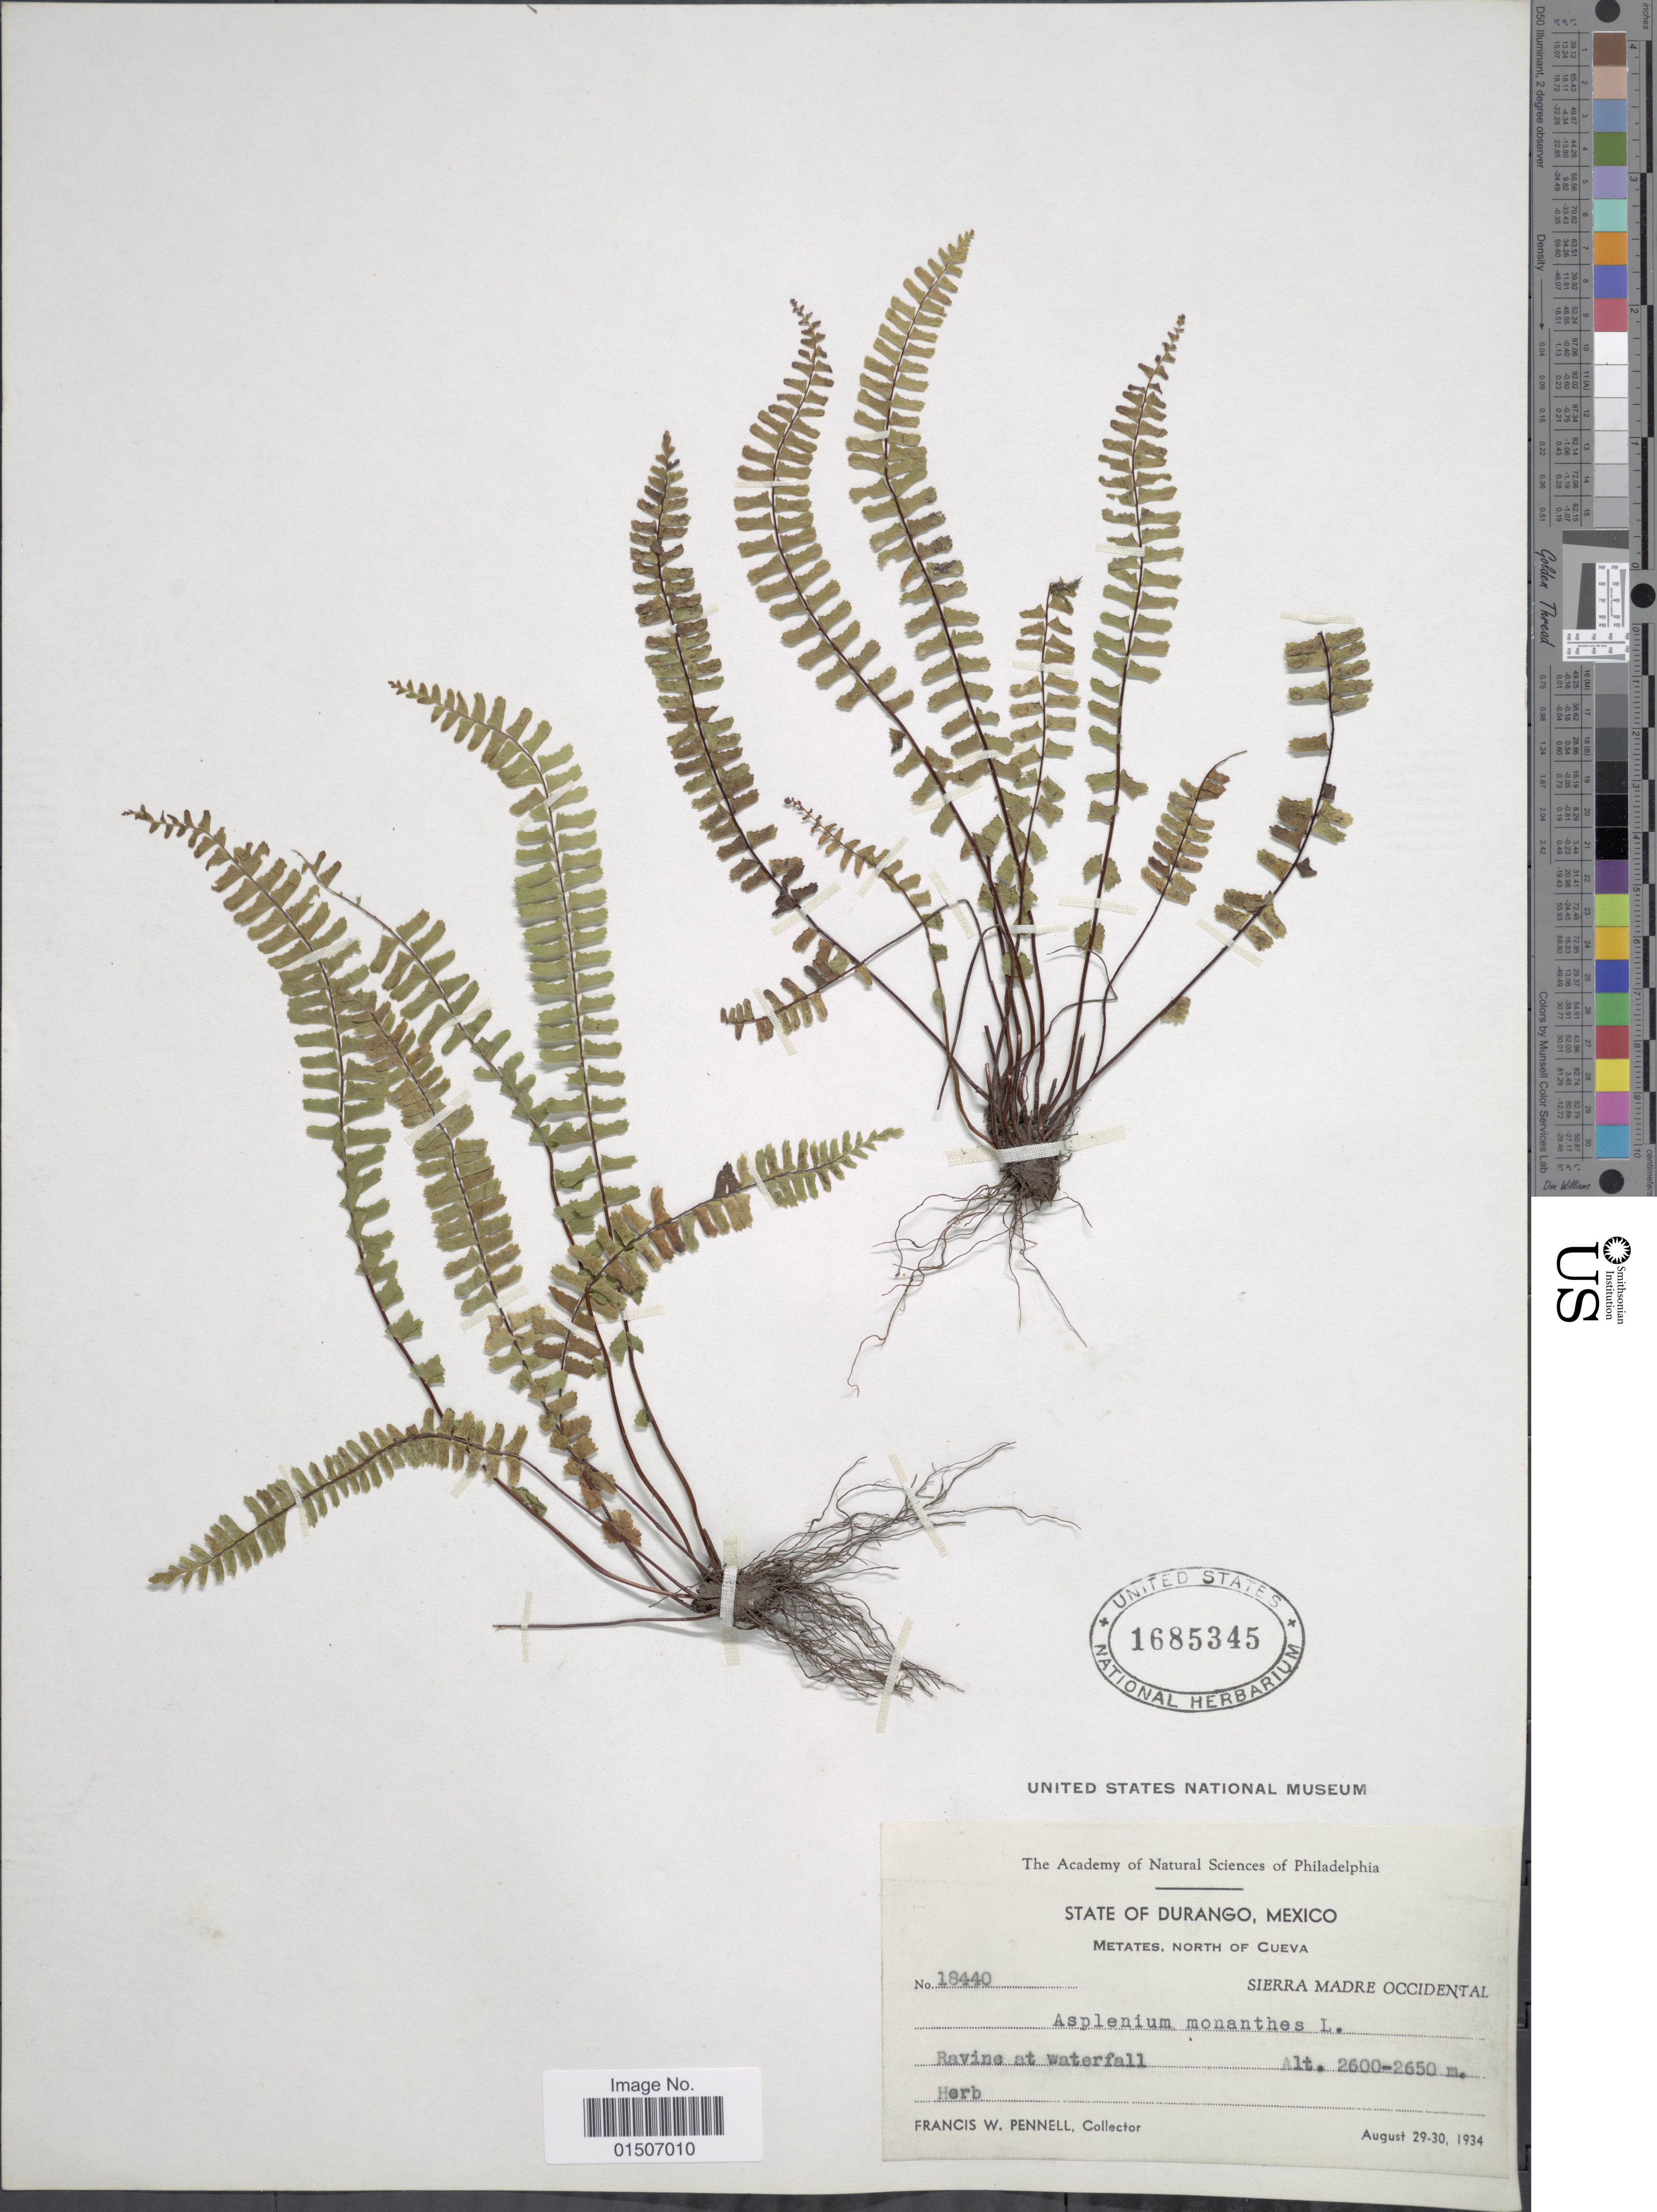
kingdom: Plantae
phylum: Tracheophyta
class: Polypodiopsida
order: Polypodiales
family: Aspleniaceae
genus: Asplenium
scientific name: Asplenium monanthes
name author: L.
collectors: F. W. Pennell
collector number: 18440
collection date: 1934-08-29/1934-08-30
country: Mexico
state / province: Durango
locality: Metates, North of Cueva, Sierra Madre Occidental, ravine at waterfall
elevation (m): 2600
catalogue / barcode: US 1685345